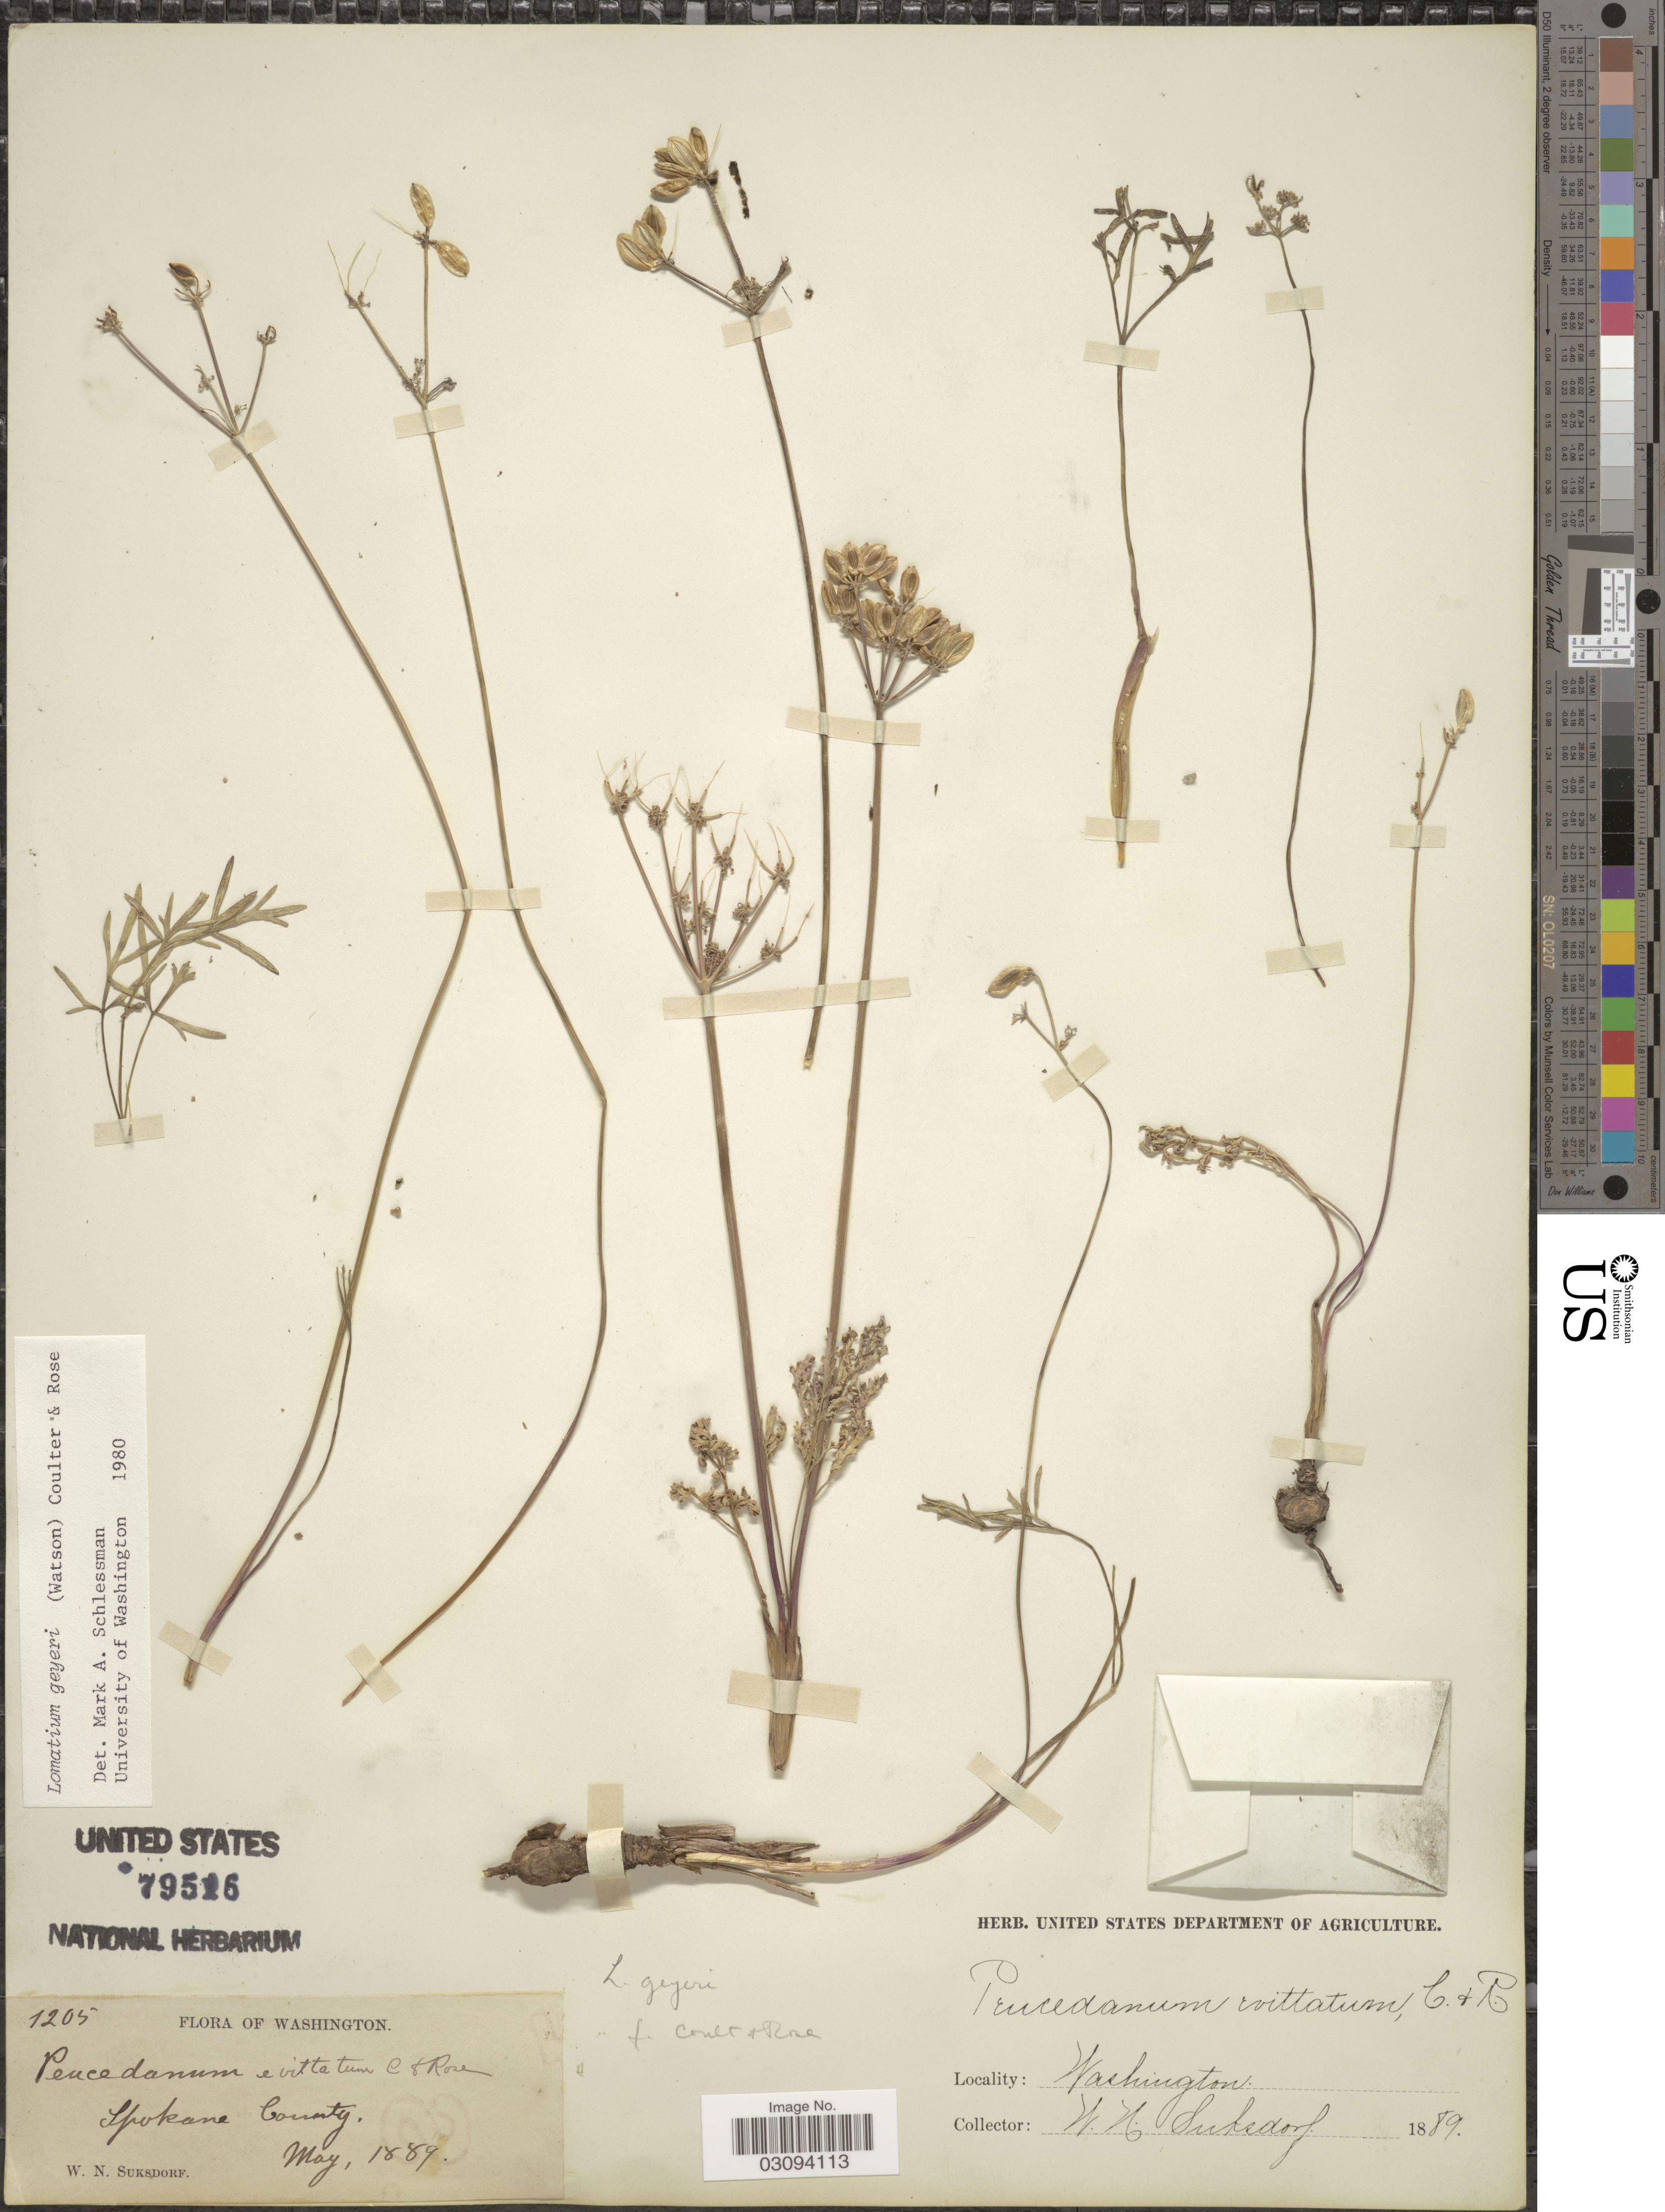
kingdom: Plantae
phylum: Tracheophyta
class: Magnoliopsida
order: Apiales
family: Apiaceae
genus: Lomatium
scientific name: Lomatium geyeri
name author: (S. Watson) J.M. Coult. & Rose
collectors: W. N. Suksdorf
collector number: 1205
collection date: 1889-05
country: United States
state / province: Washington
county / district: Spokane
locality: Spokane County.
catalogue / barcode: US 79516